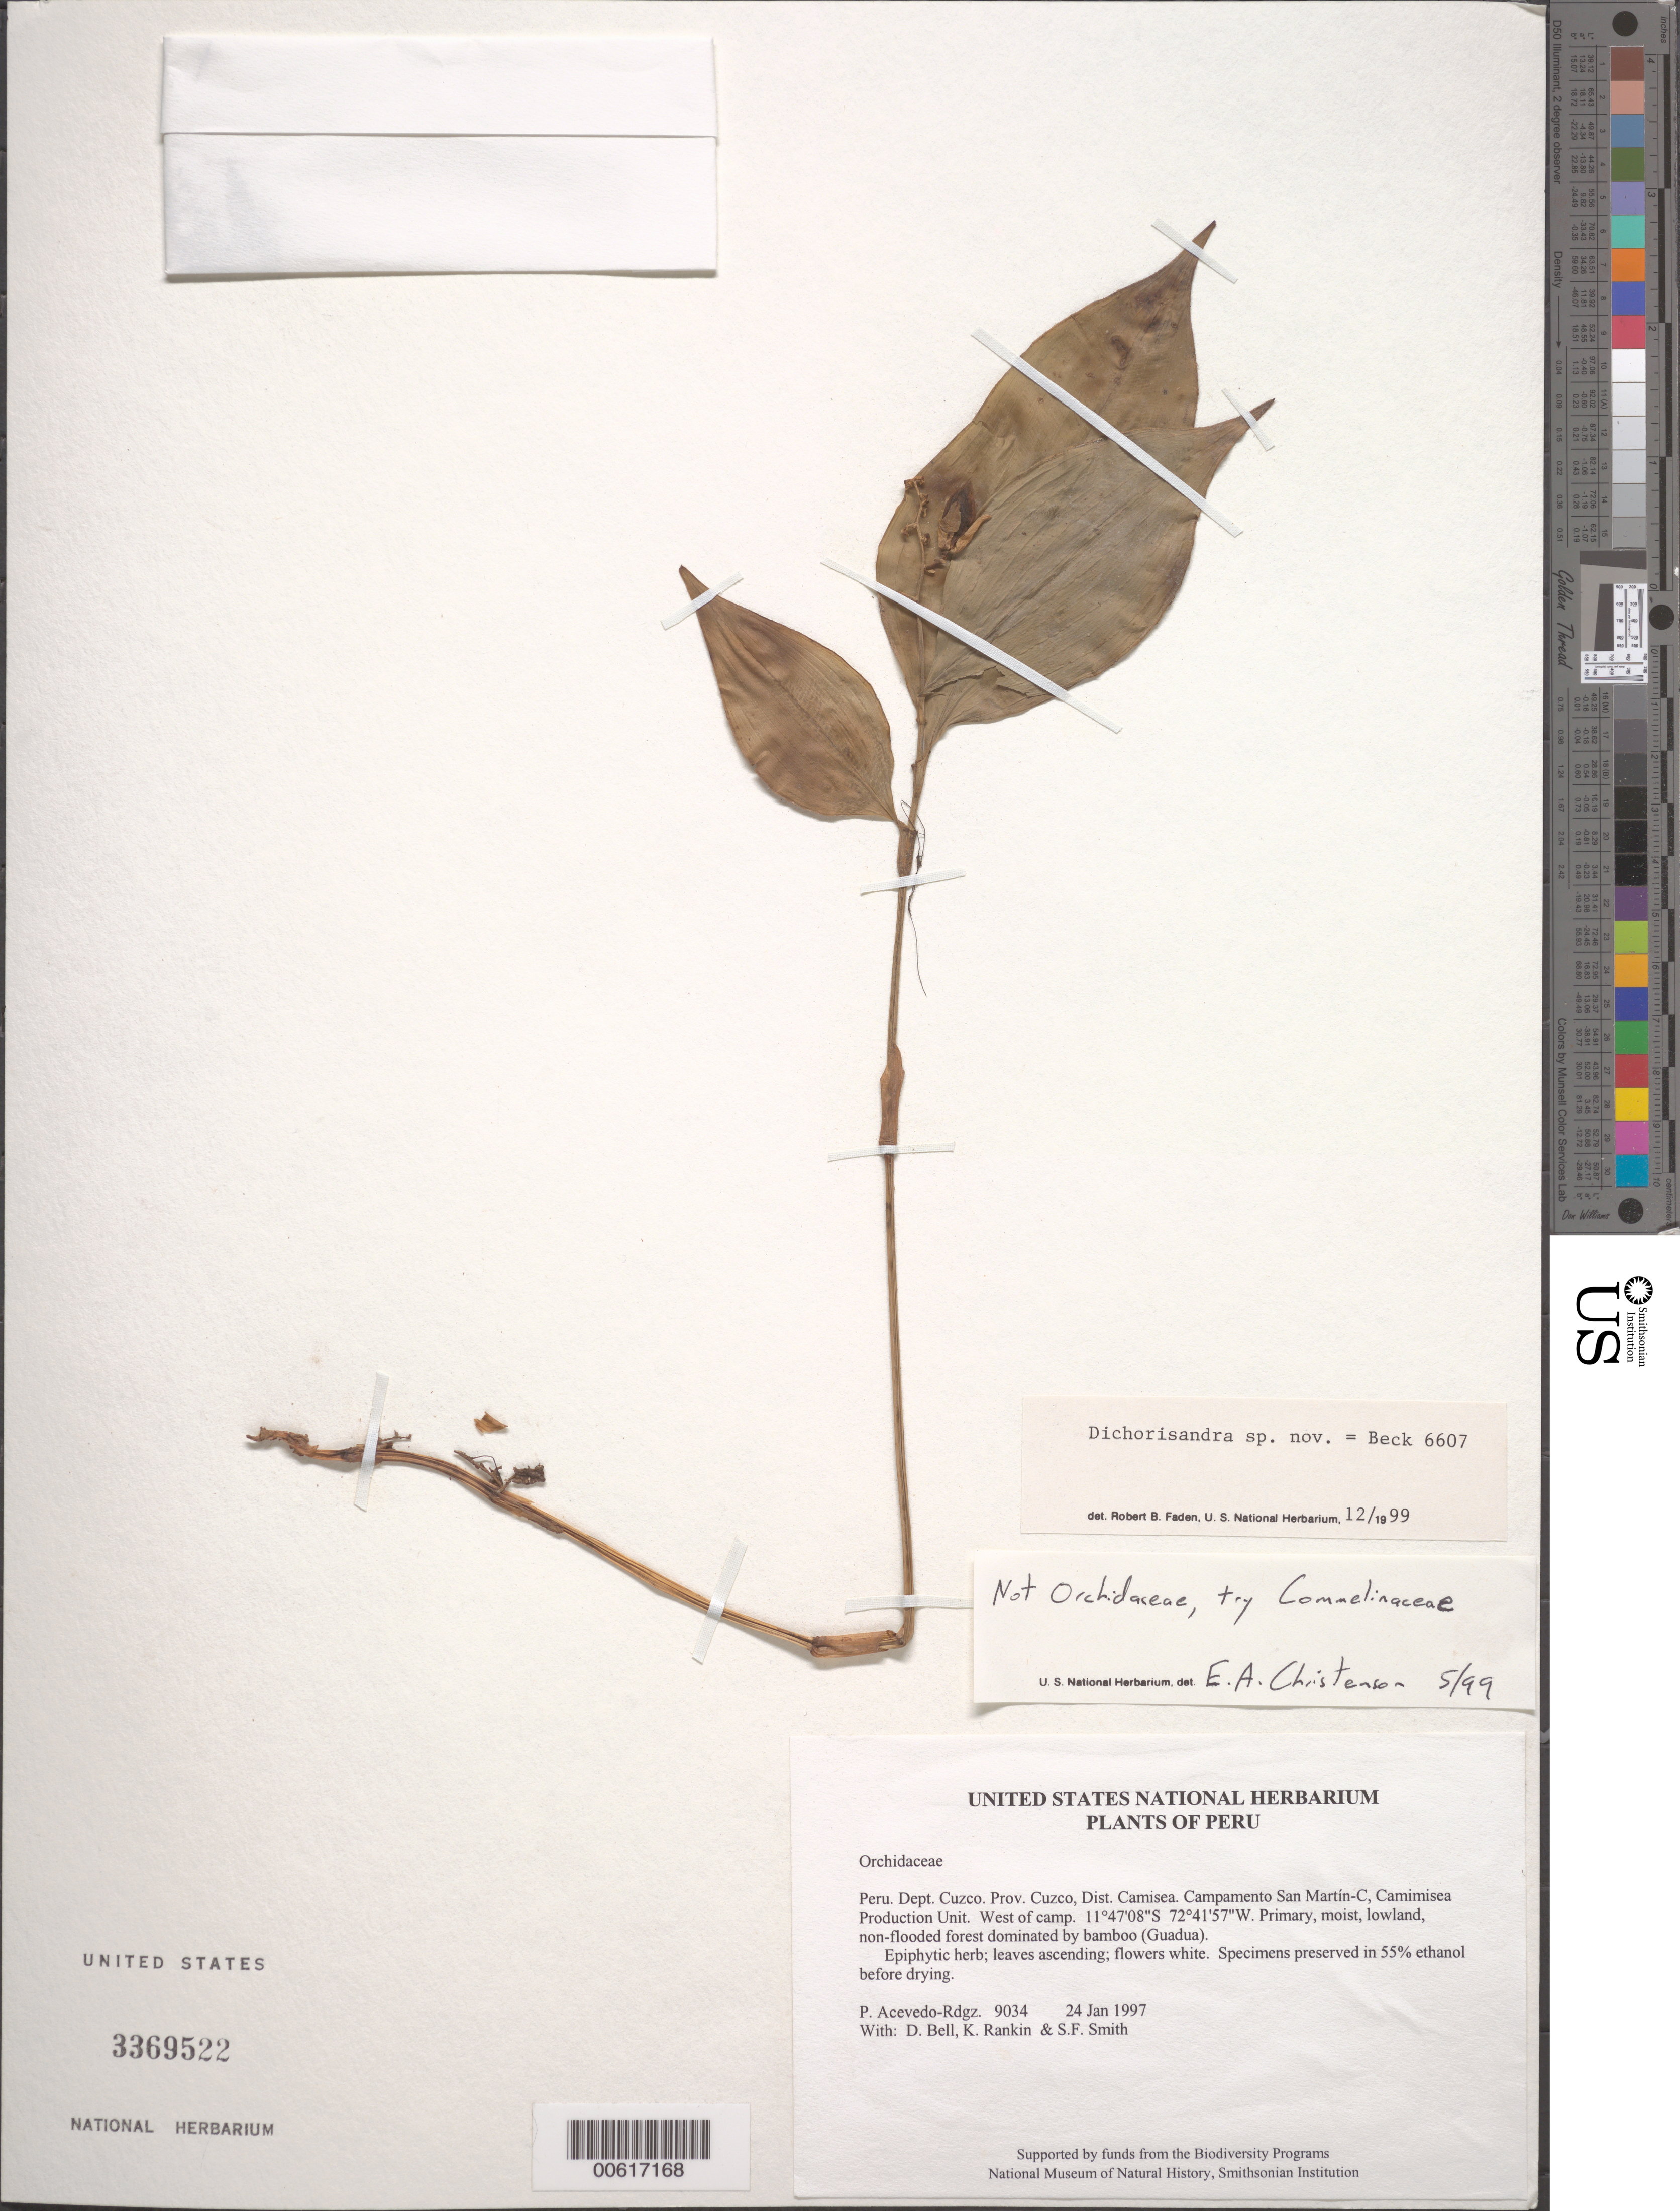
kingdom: Plantae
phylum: Tracheophyta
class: Liliopsida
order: Commelinales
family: Commelinaceae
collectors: P. Acevedo-Rodr., D. A. Bell, K. B. Rankin & S.F. Smith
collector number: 9034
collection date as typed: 24 Jan 1997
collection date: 1997-01-24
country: Peru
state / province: Cusco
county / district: Cusco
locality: Districto Camisea, Campamento San Martín-C, Camimisea Production Unit. West of camp.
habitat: Primary, moist, lowland, non-flooded forest dominated by bamboo (Guadua).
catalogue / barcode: US 3369522